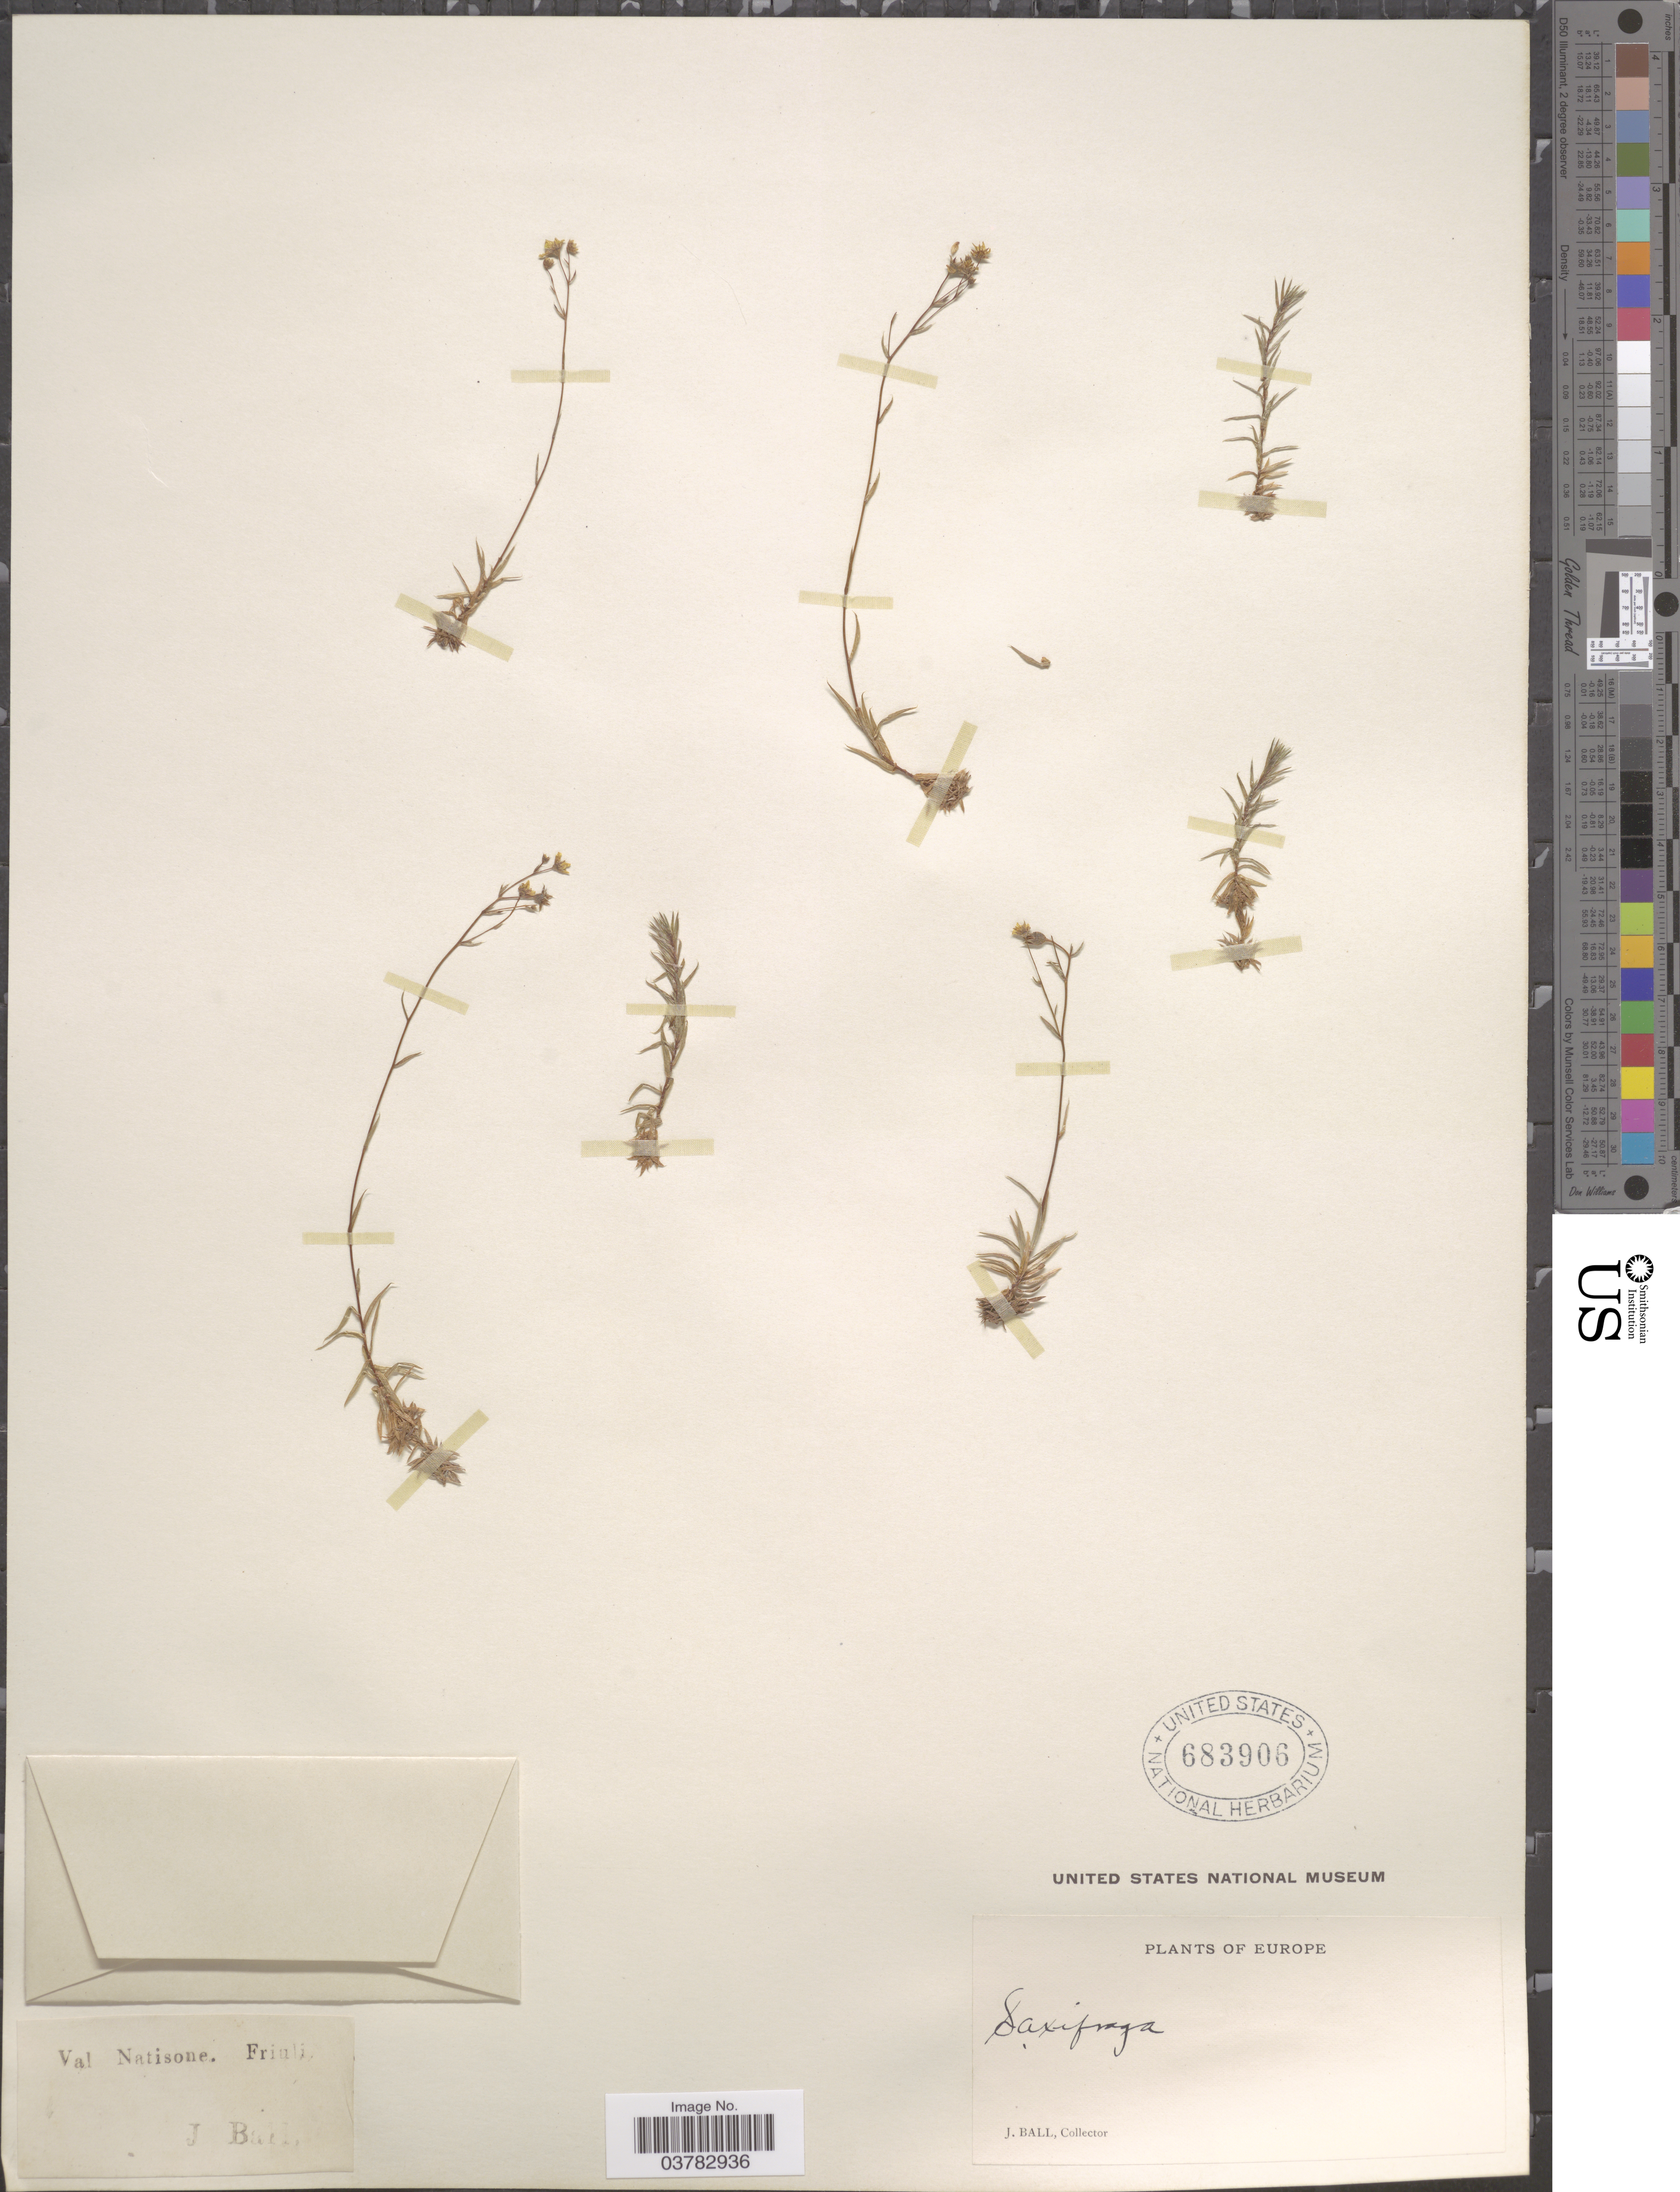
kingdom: Plantae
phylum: Tracheophyta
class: Magnoliopsida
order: Saxifragales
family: Saxifragaceae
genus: Saxifraga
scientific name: Saxifraga sp.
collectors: J. Ball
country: Italy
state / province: Friuli-Venezia Giulia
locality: Val Natisone. Friuli.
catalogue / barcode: US 683906